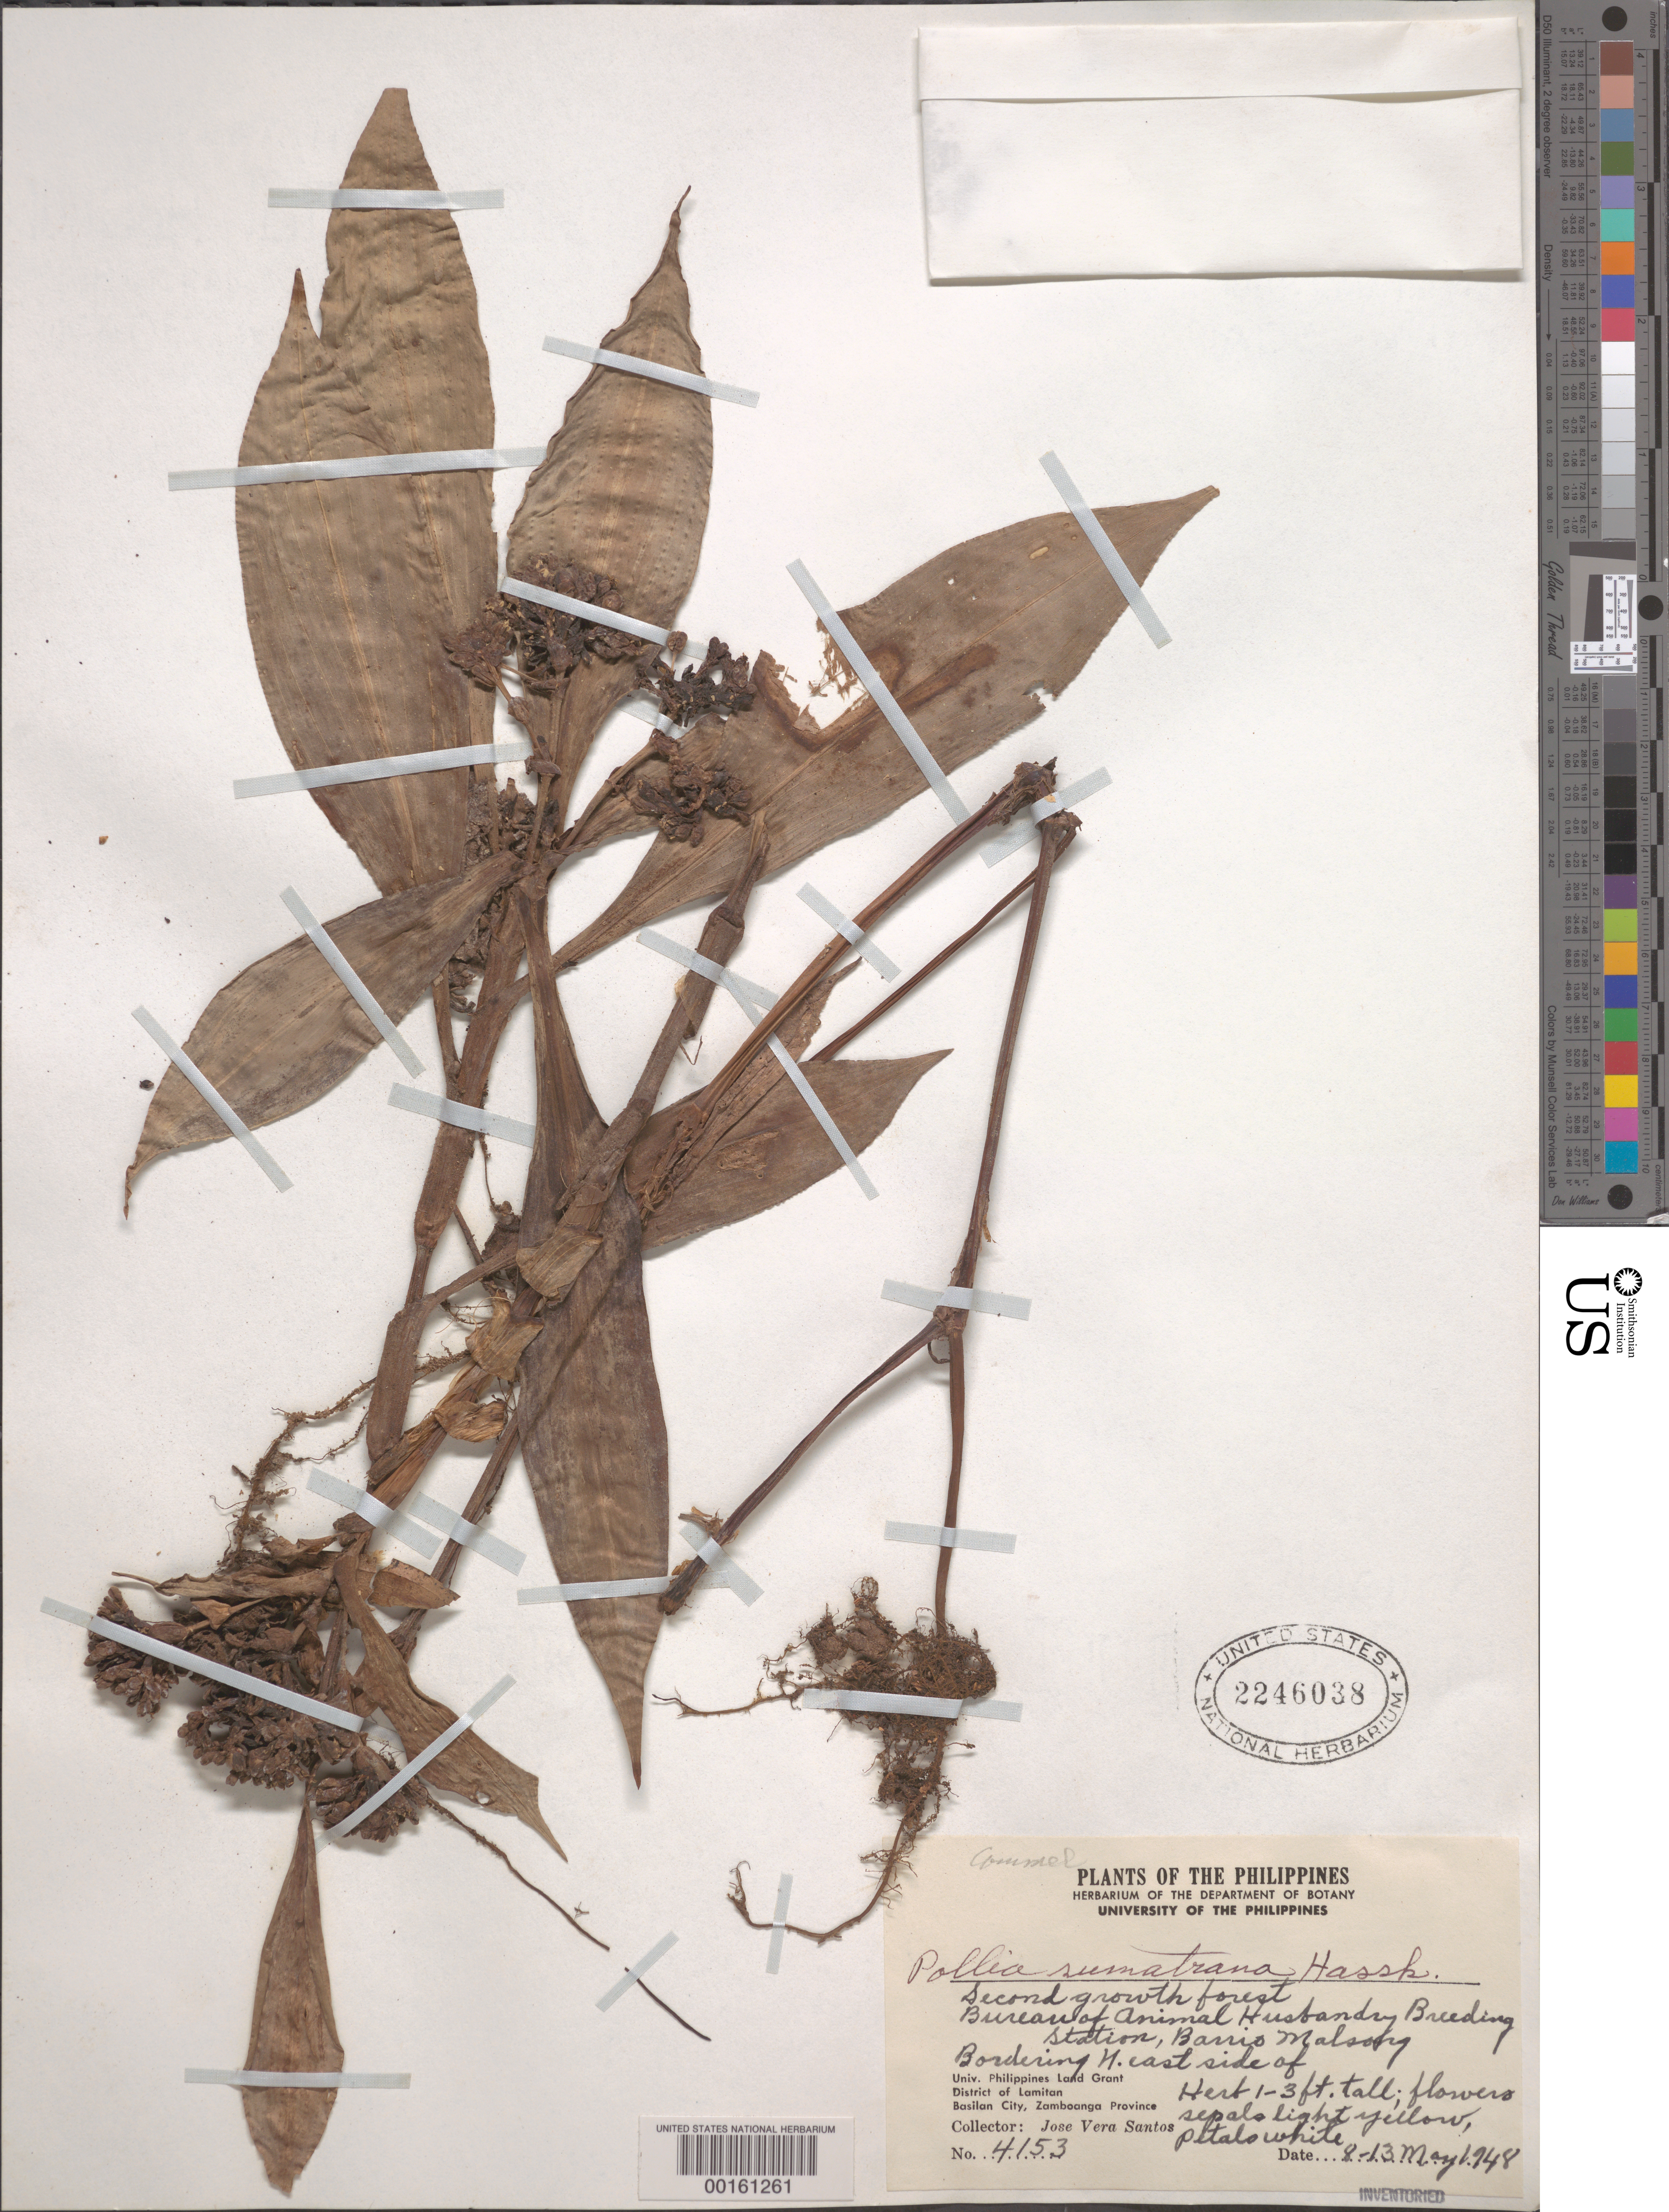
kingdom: Plantae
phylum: Tracheophyta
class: Liliopsida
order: Commelinales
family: Commelinaceae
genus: Pollia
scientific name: Pollia sumatrana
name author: Hassk.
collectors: J. V. Santos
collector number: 4153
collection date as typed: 08 May 1948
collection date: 1948-05-08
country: Philippines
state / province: Zamboanga Peninsula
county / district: Zamboanga del Sur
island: Mindanao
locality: Lamitan district, basilan, ne side of barrio malsorg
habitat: Secondary growth forest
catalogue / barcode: US 2246038